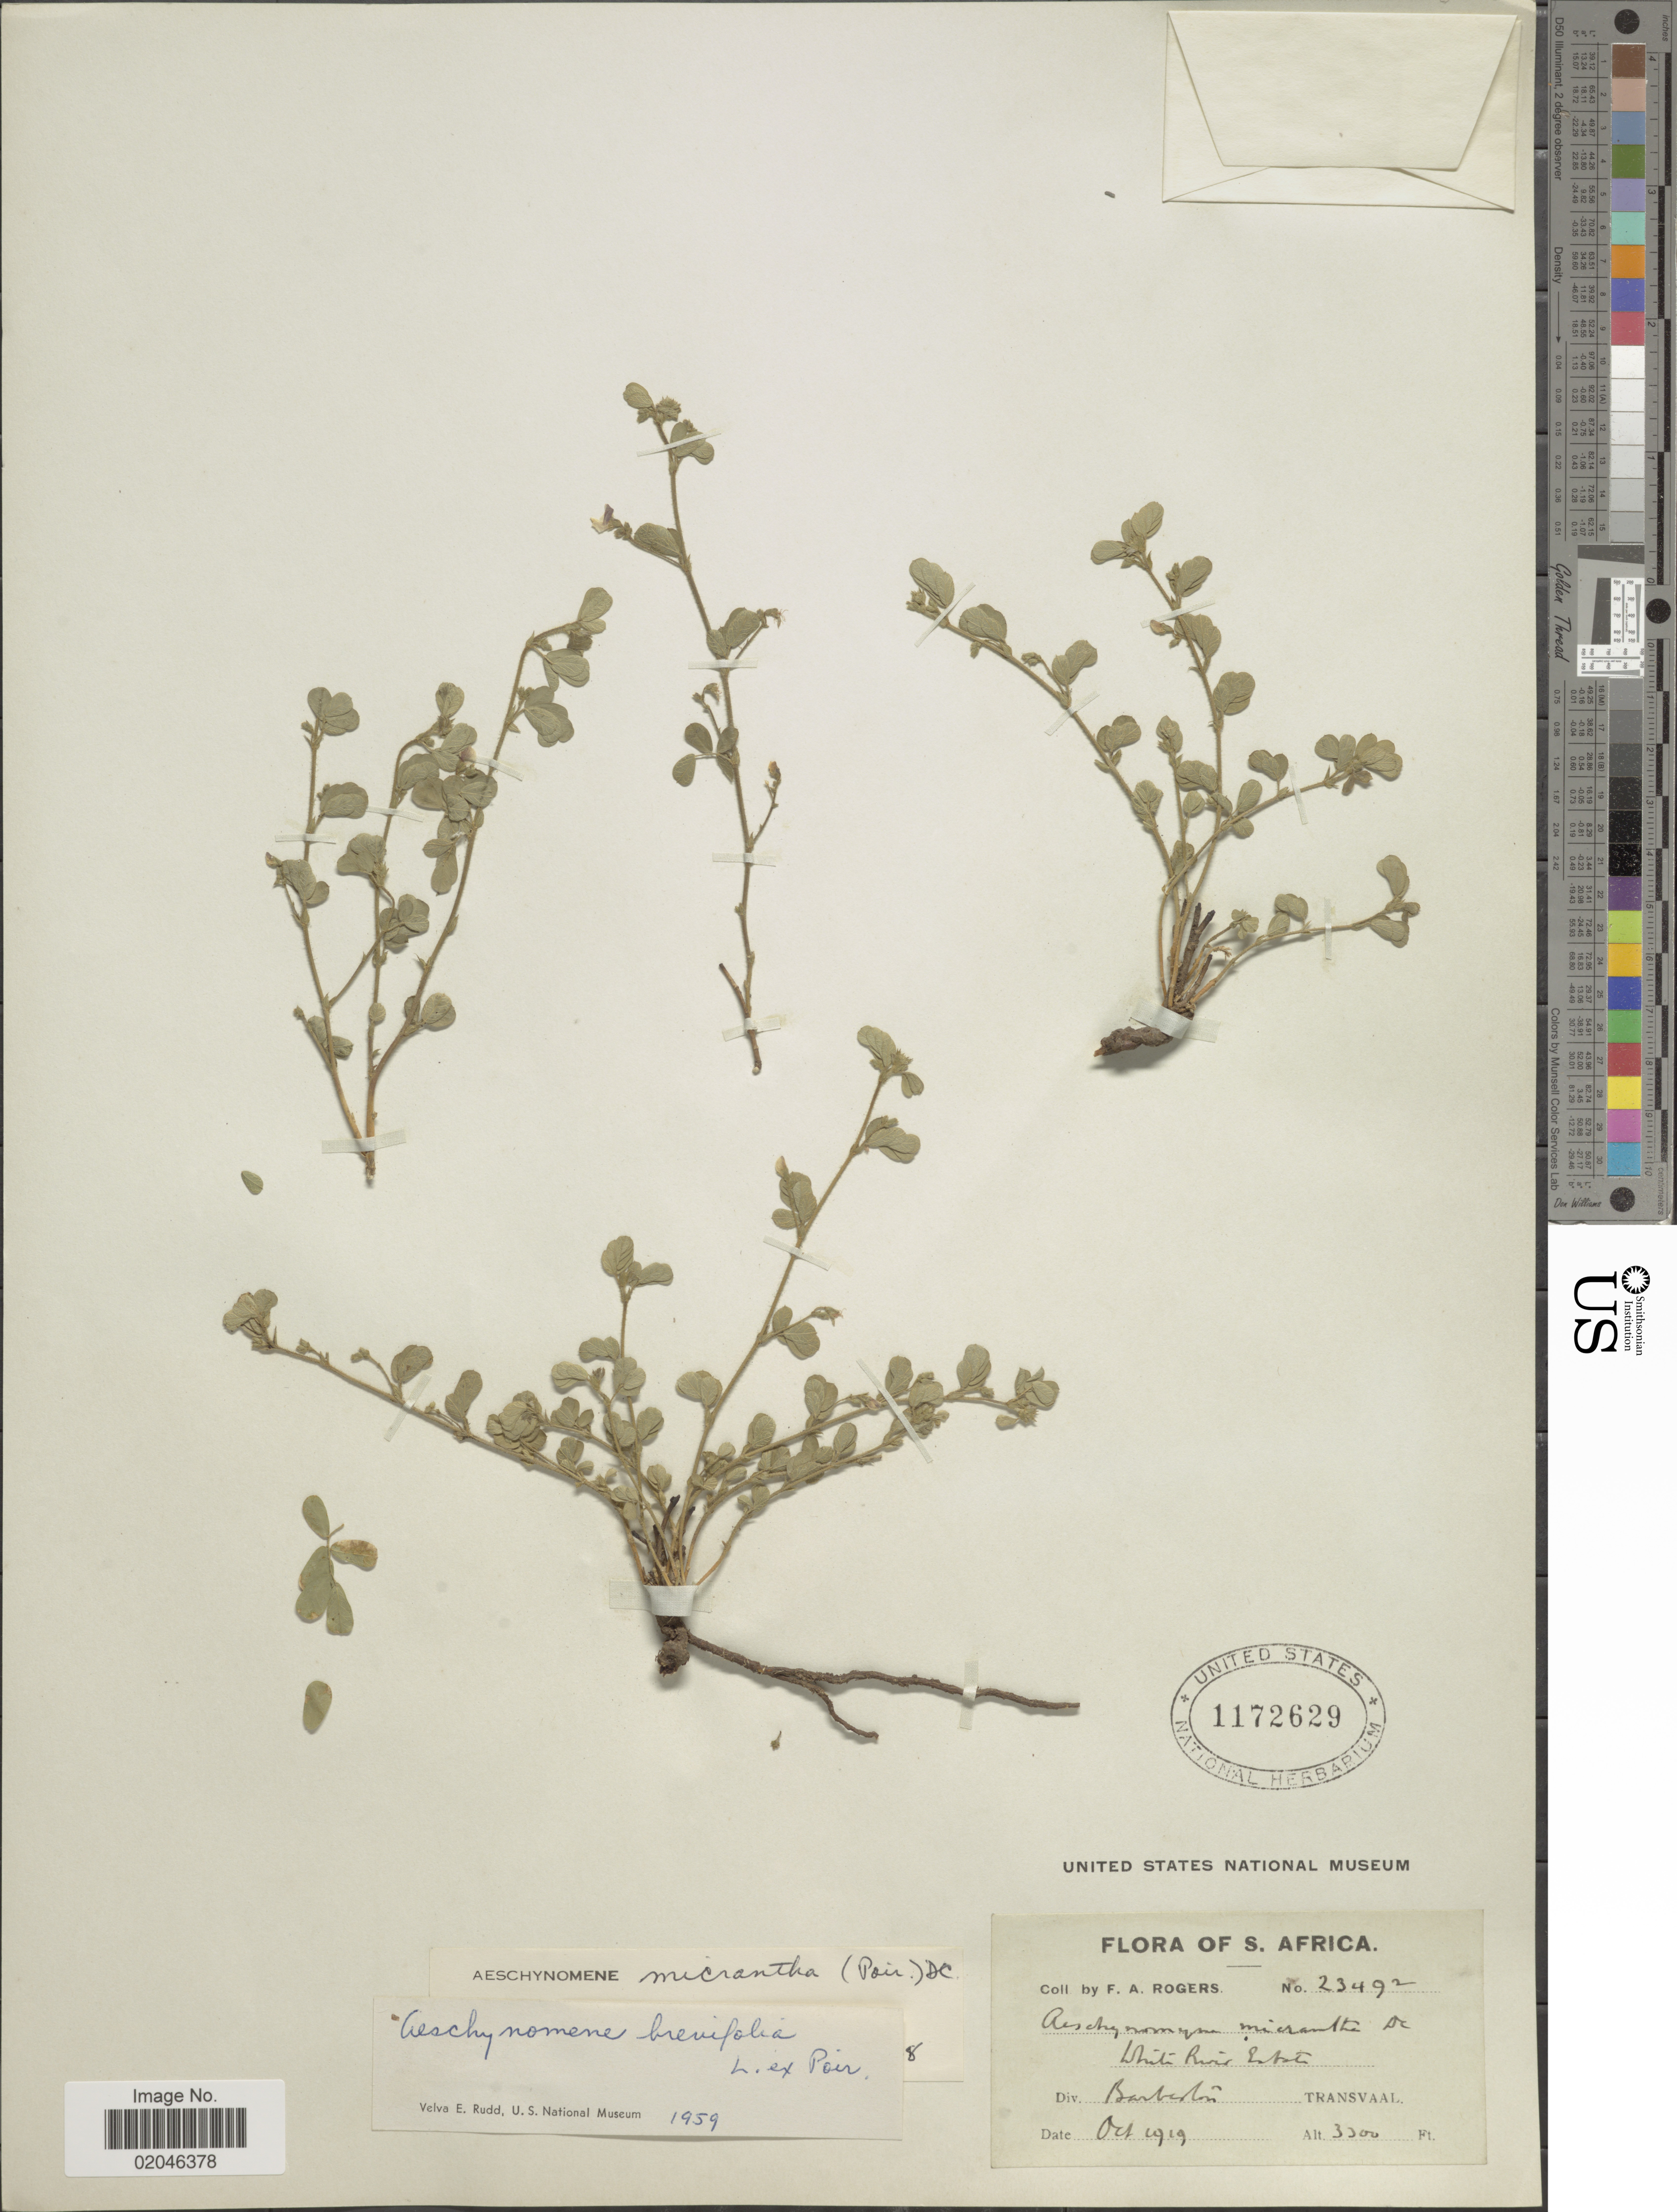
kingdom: Plantae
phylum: Tracheophyta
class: Magnoliopsida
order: Fabales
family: Fabaceae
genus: Aeschynomene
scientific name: Aeschynomene brevifolia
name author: Poir.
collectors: F. A. Rogers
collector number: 23492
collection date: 1919-10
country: South Africa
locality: White River Estate. Div. Barberton, Transvaal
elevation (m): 1006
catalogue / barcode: US 1172629